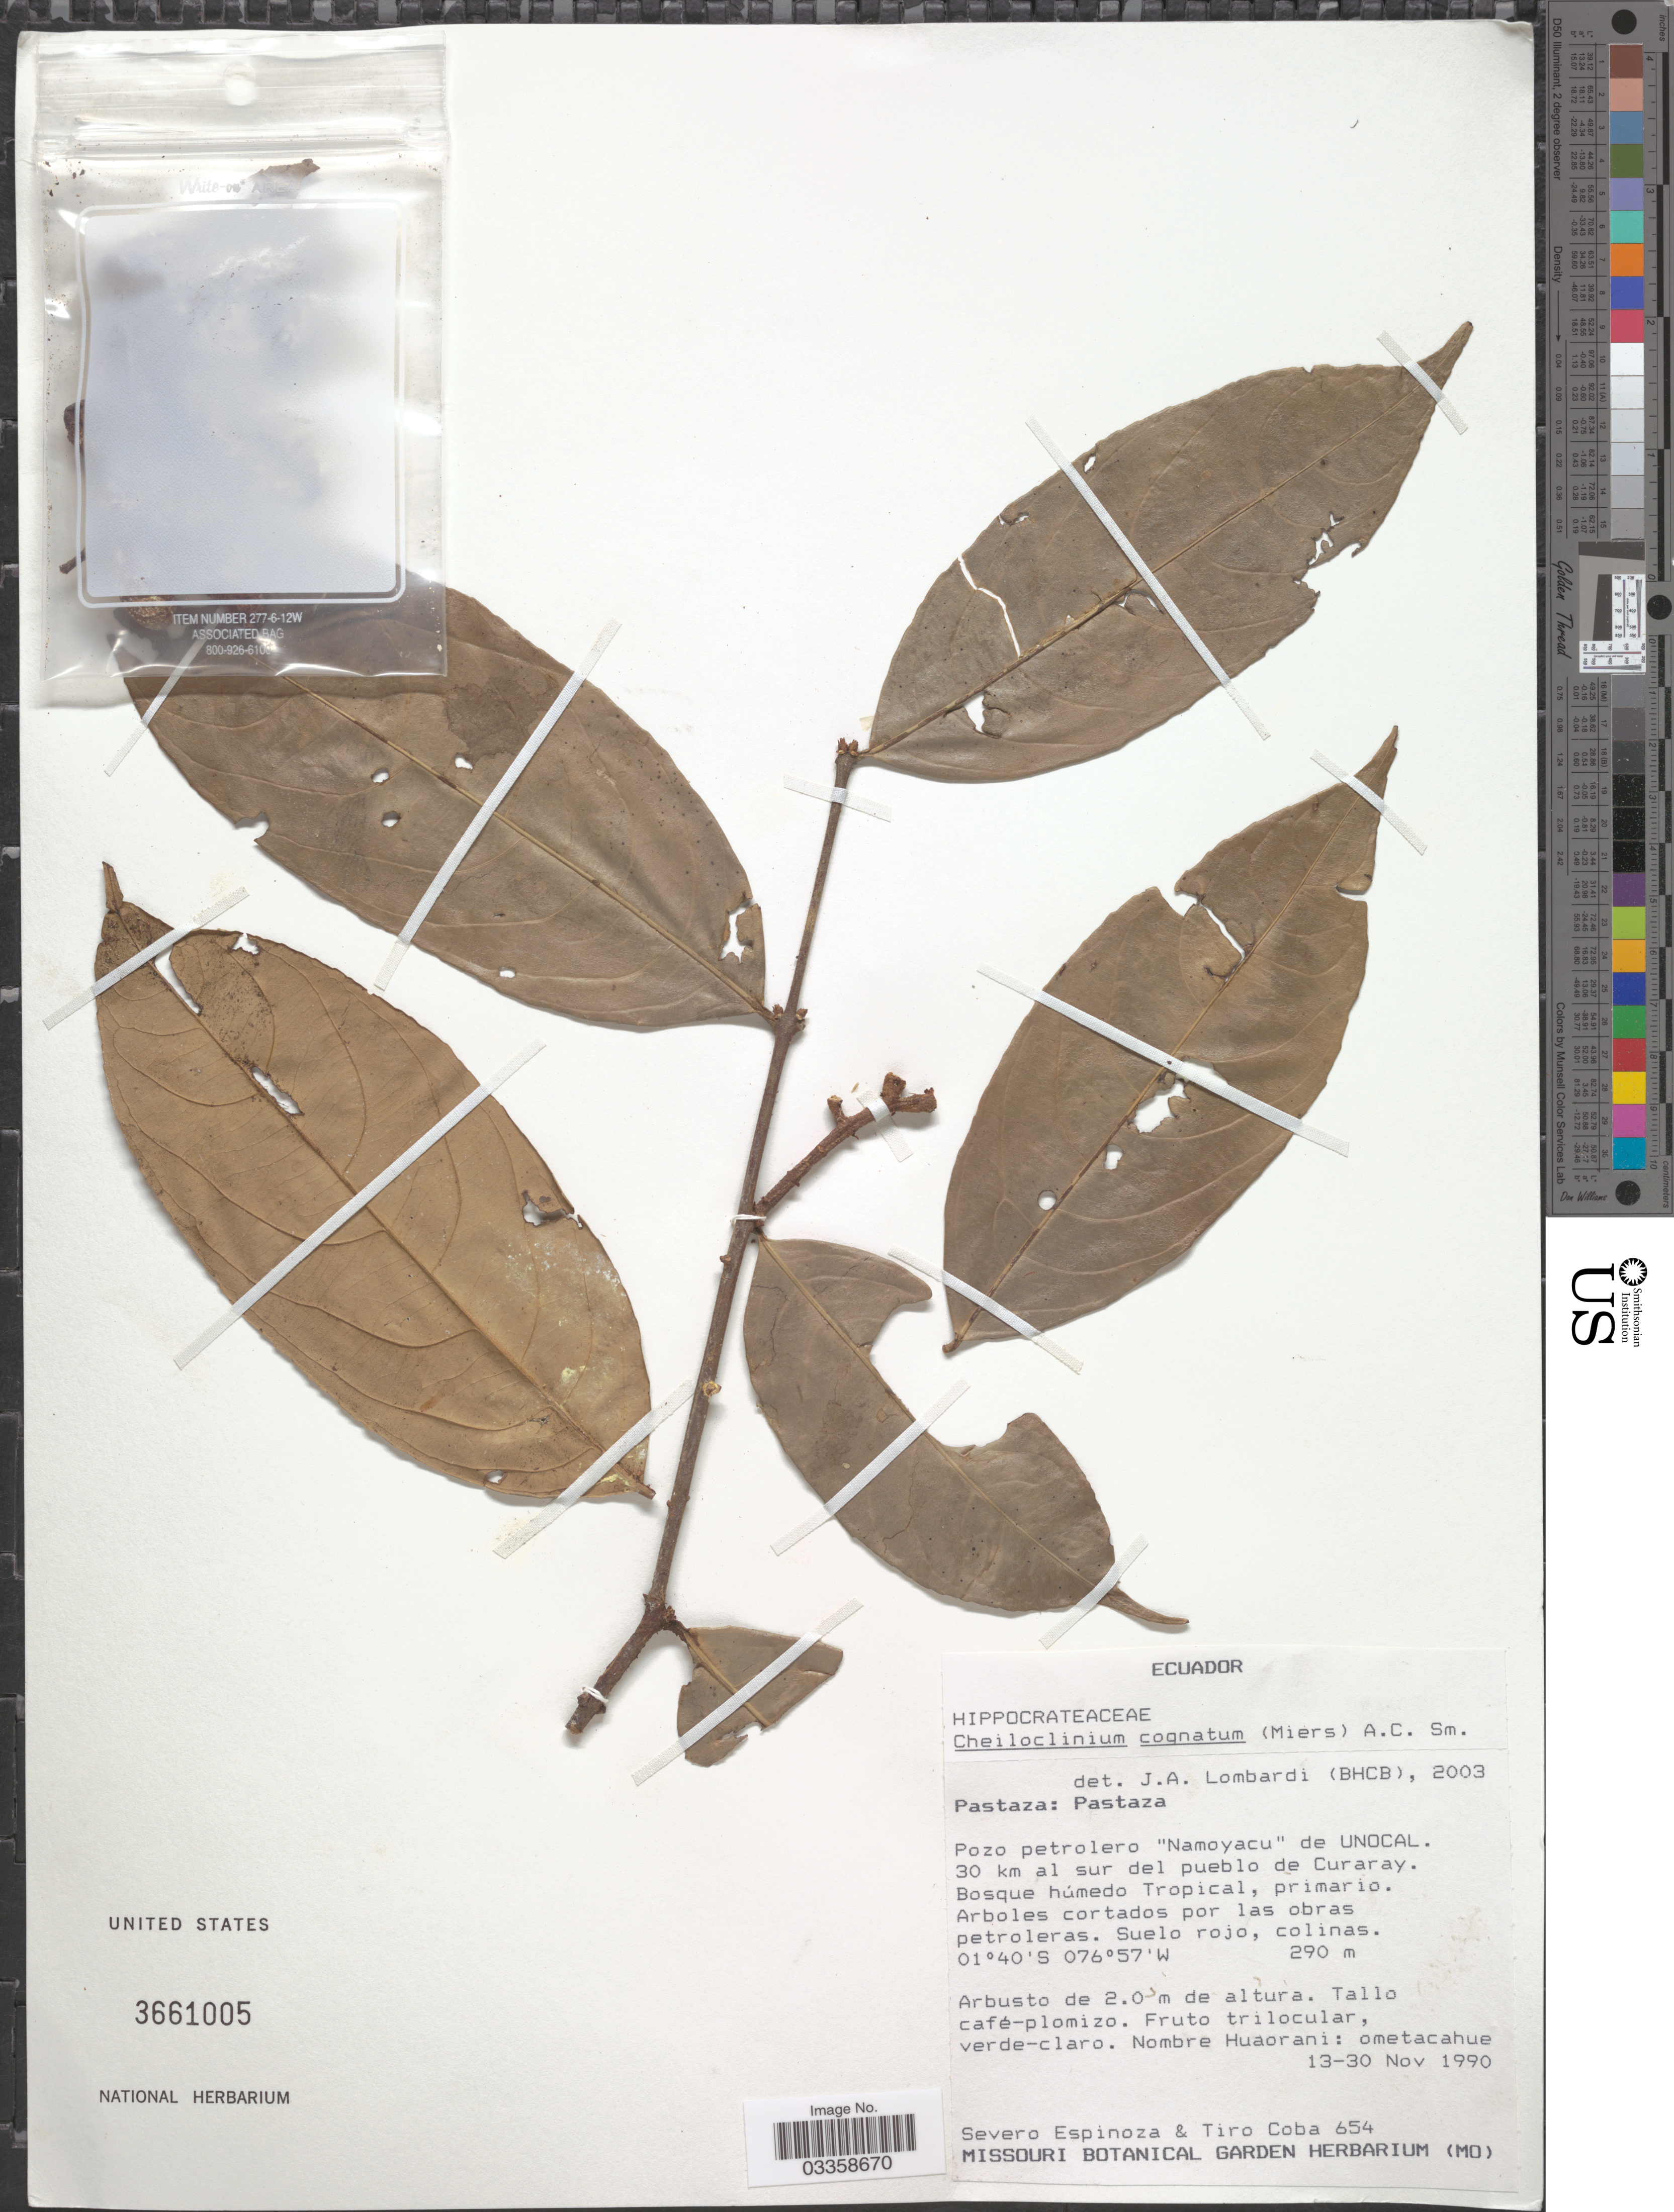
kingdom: Plantae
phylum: Tracheophyta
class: Magnoliopsida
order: Celastrales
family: Celastraceae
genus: Cheiloclinium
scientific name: Cheiloclinium cognatum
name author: (Miers) A.C. Sm.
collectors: S. Espinoza & T. Coba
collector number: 654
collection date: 1990-11-13/1990-11-30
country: Ecuador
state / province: Pastaza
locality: Pastaza, Pozo petrolero "Namoyacu" de Unocal. 30 km al sur del pueblo de Curaray.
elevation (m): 290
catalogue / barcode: US 3661005